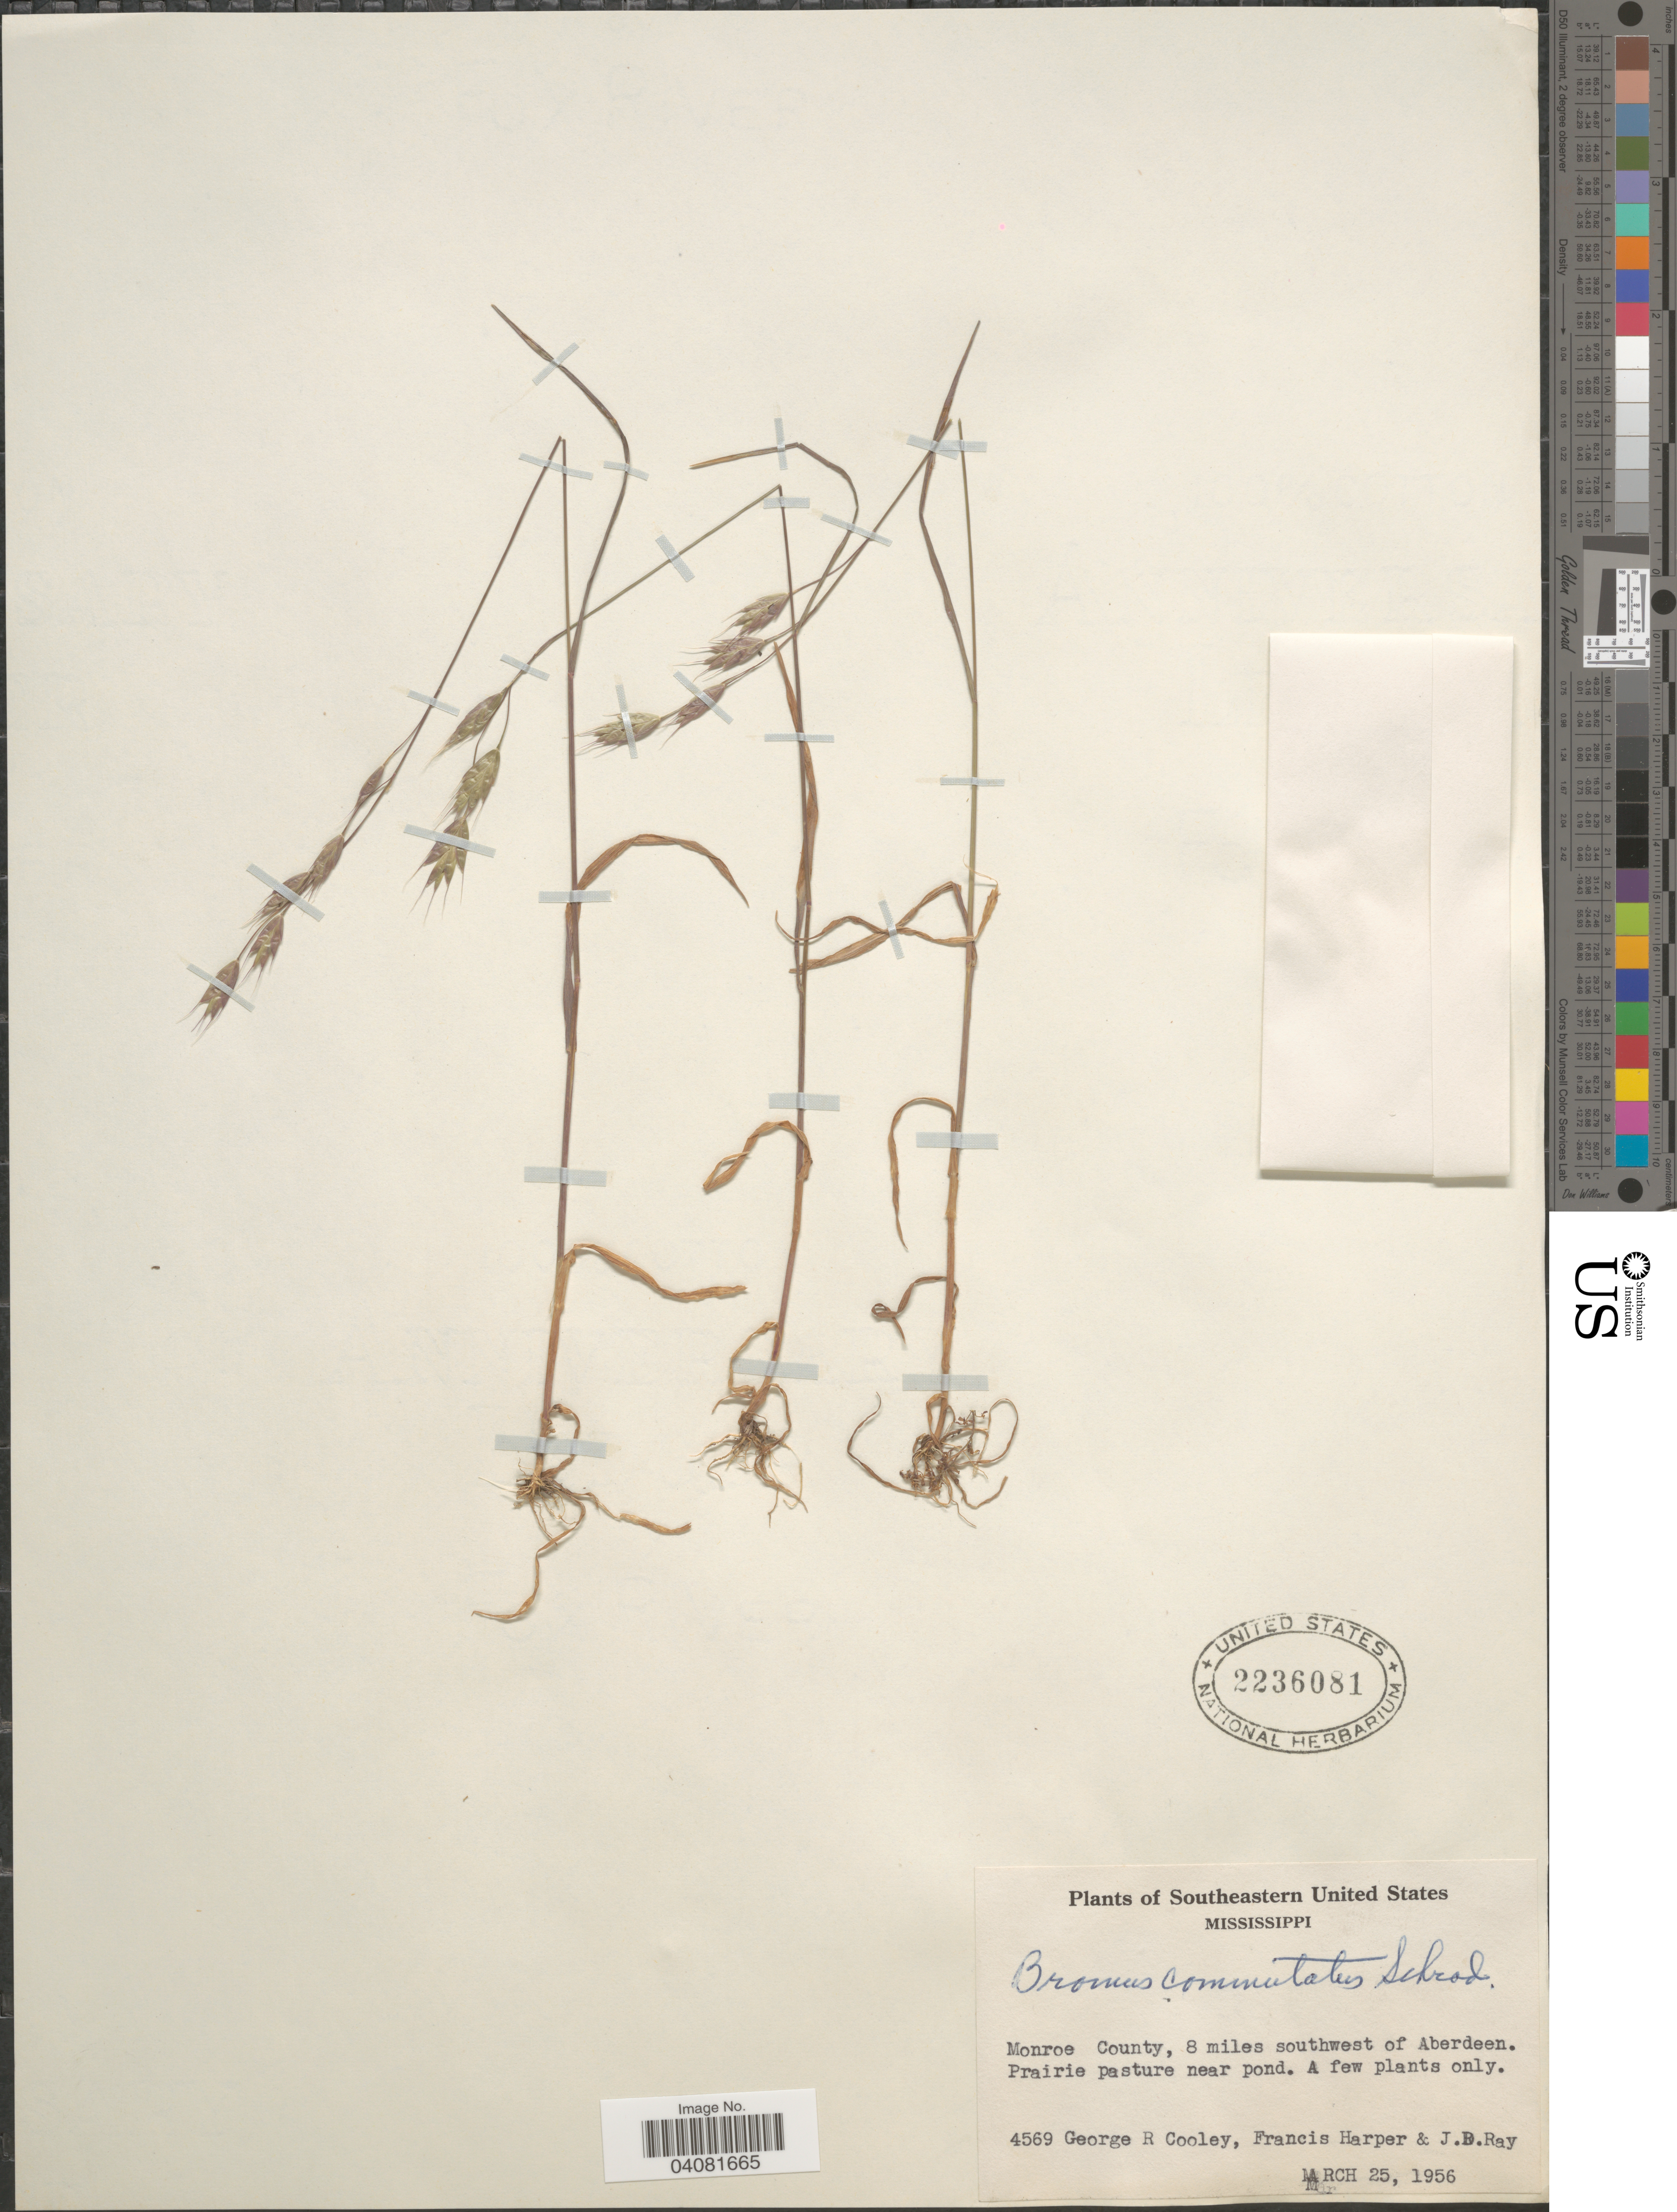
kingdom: Plantae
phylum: Tracheophyta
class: Liliopsida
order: Poales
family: Poaceae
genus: Bromus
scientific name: Bromus commutatus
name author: Schrad.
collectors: G. R. Cooley, F. Harper & J. Ray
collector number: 4569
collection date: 1956-03-25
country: United States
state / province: Missouri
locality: Southeastern United States. Monroe County, 8 miles southwest of Aberdeen.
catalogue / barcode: US 2236081